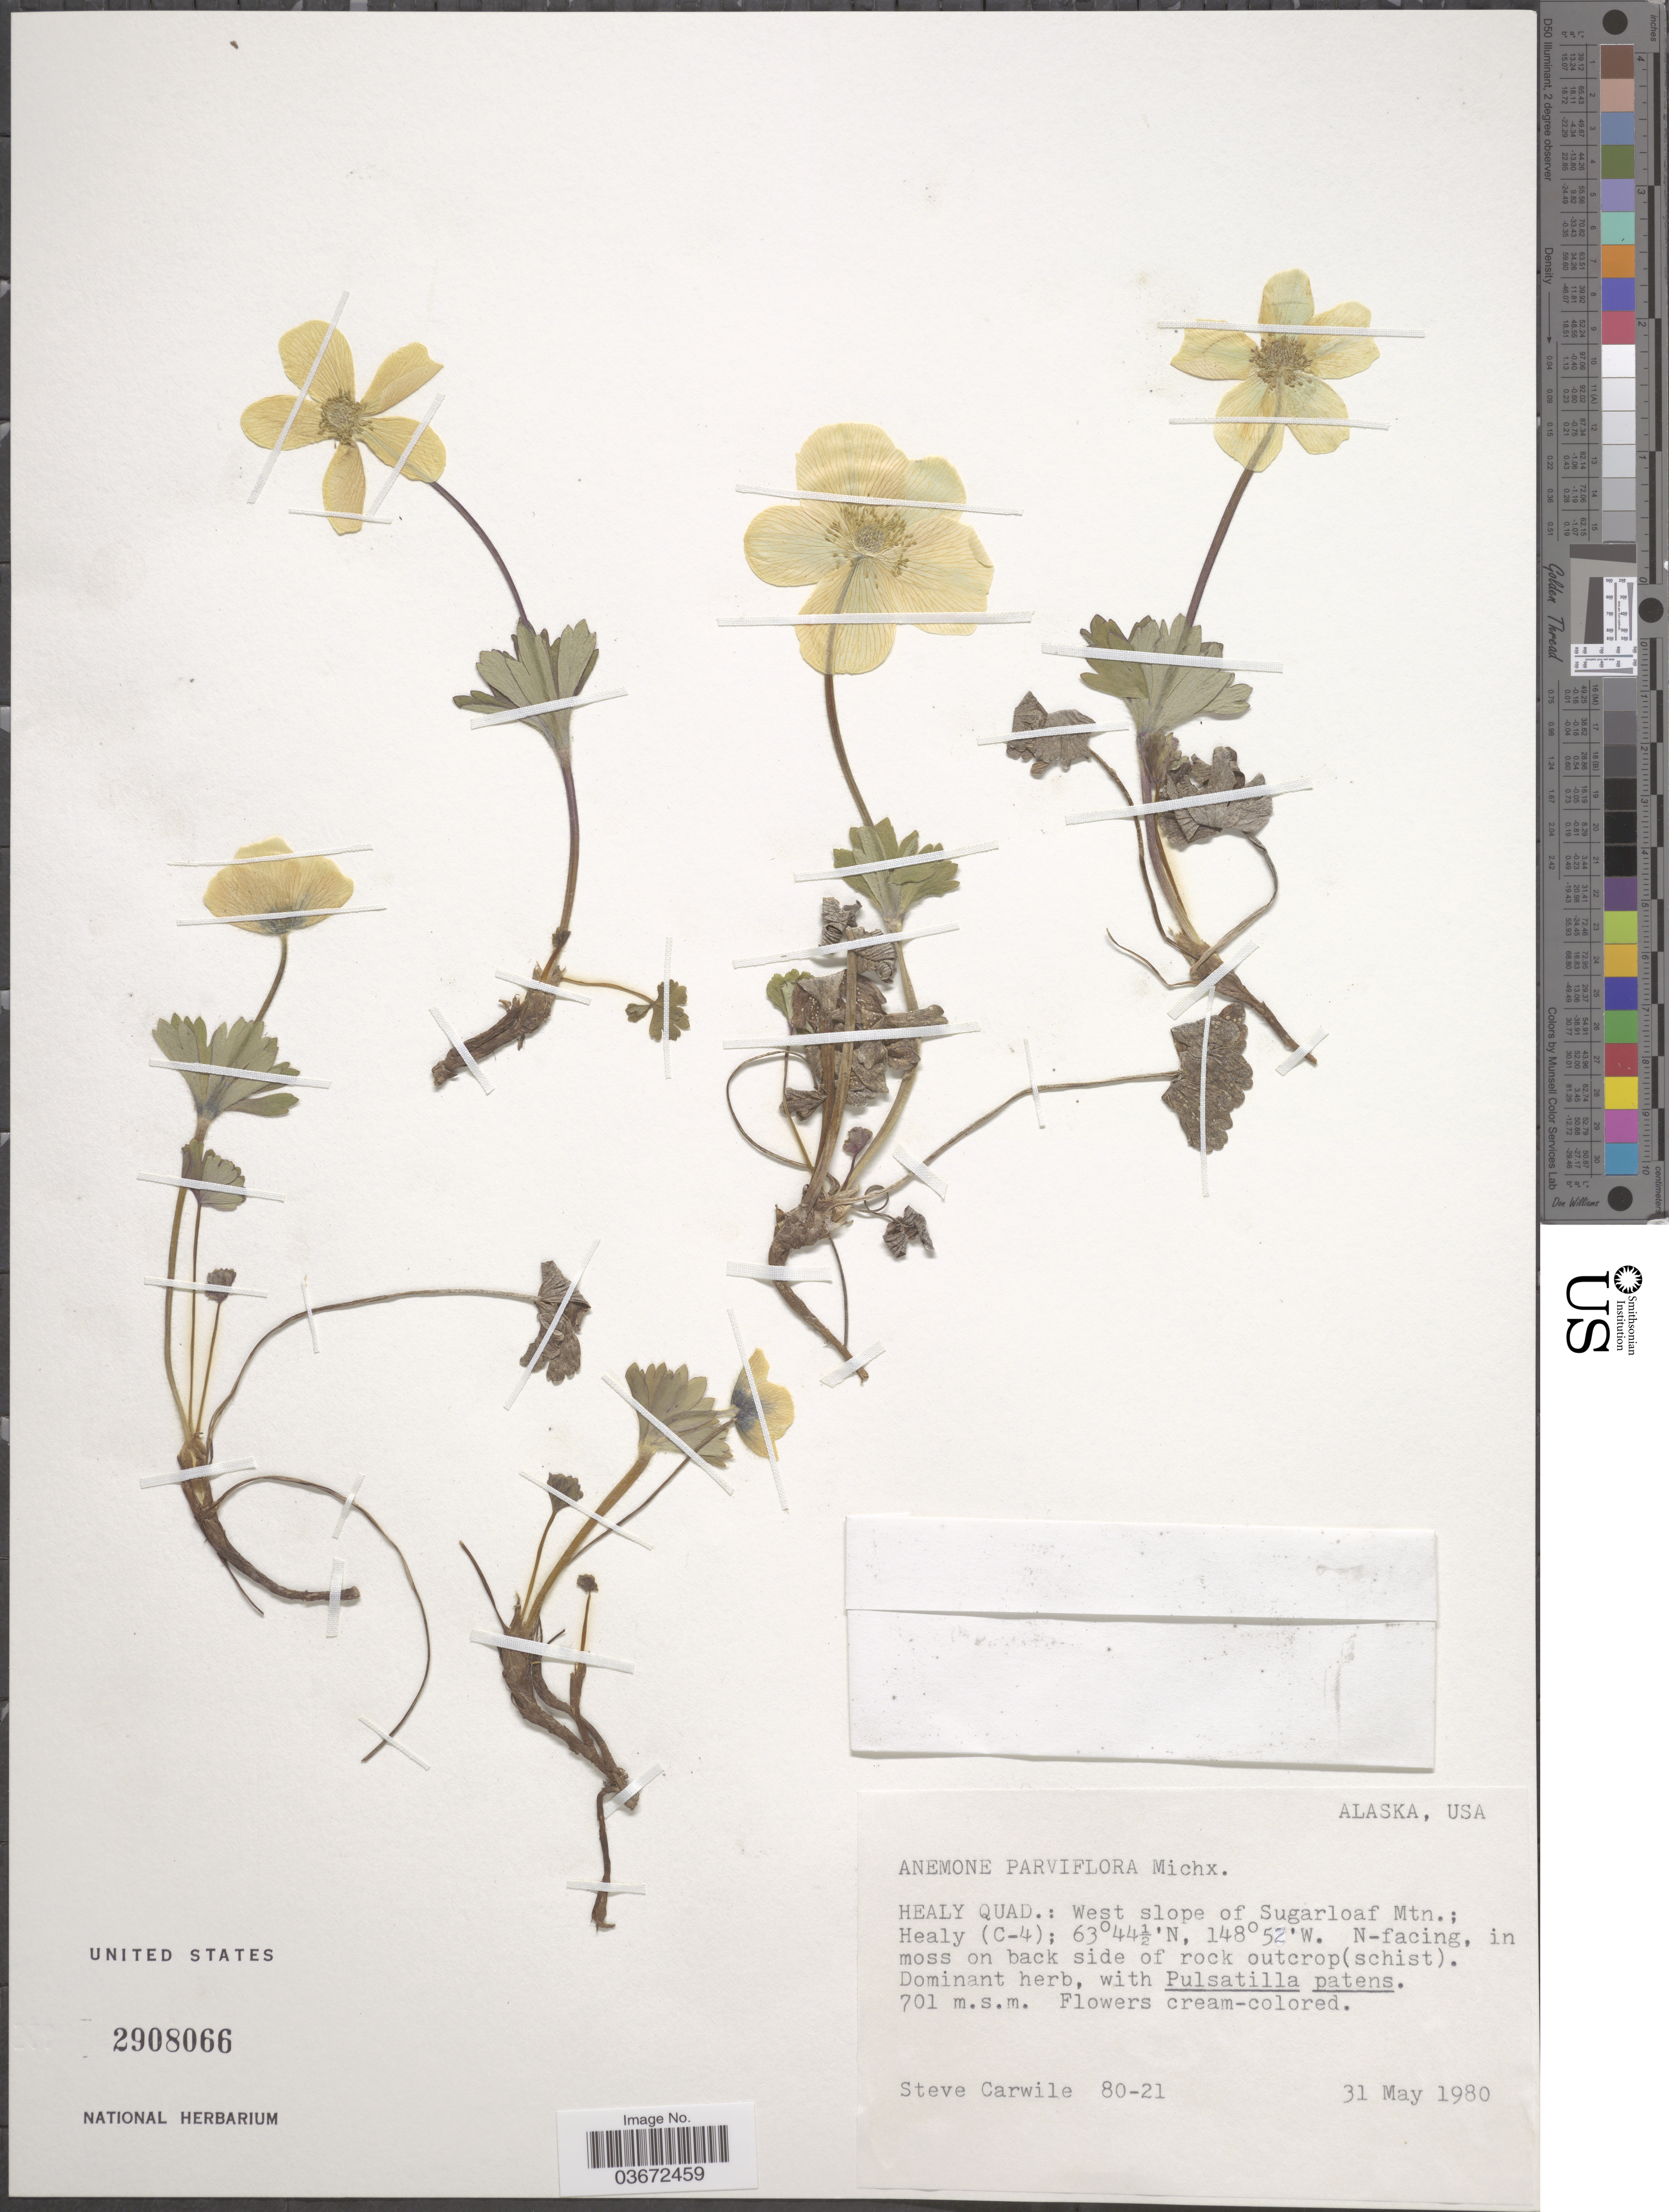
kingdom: Plantae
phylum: Tracheophyta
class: Magnoliopsida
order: Ranunculales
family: Ranunculaceae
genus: Anemone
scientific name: Anemone parviflora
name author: Michx.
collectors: S. Carwile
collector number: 80-21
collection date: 1980-05-31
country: United States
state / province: Alaska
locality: Healy Quad.: West slope of Sugarloaf Mtn.; Healy (C-4).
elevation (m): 701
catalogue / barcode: US 2908066